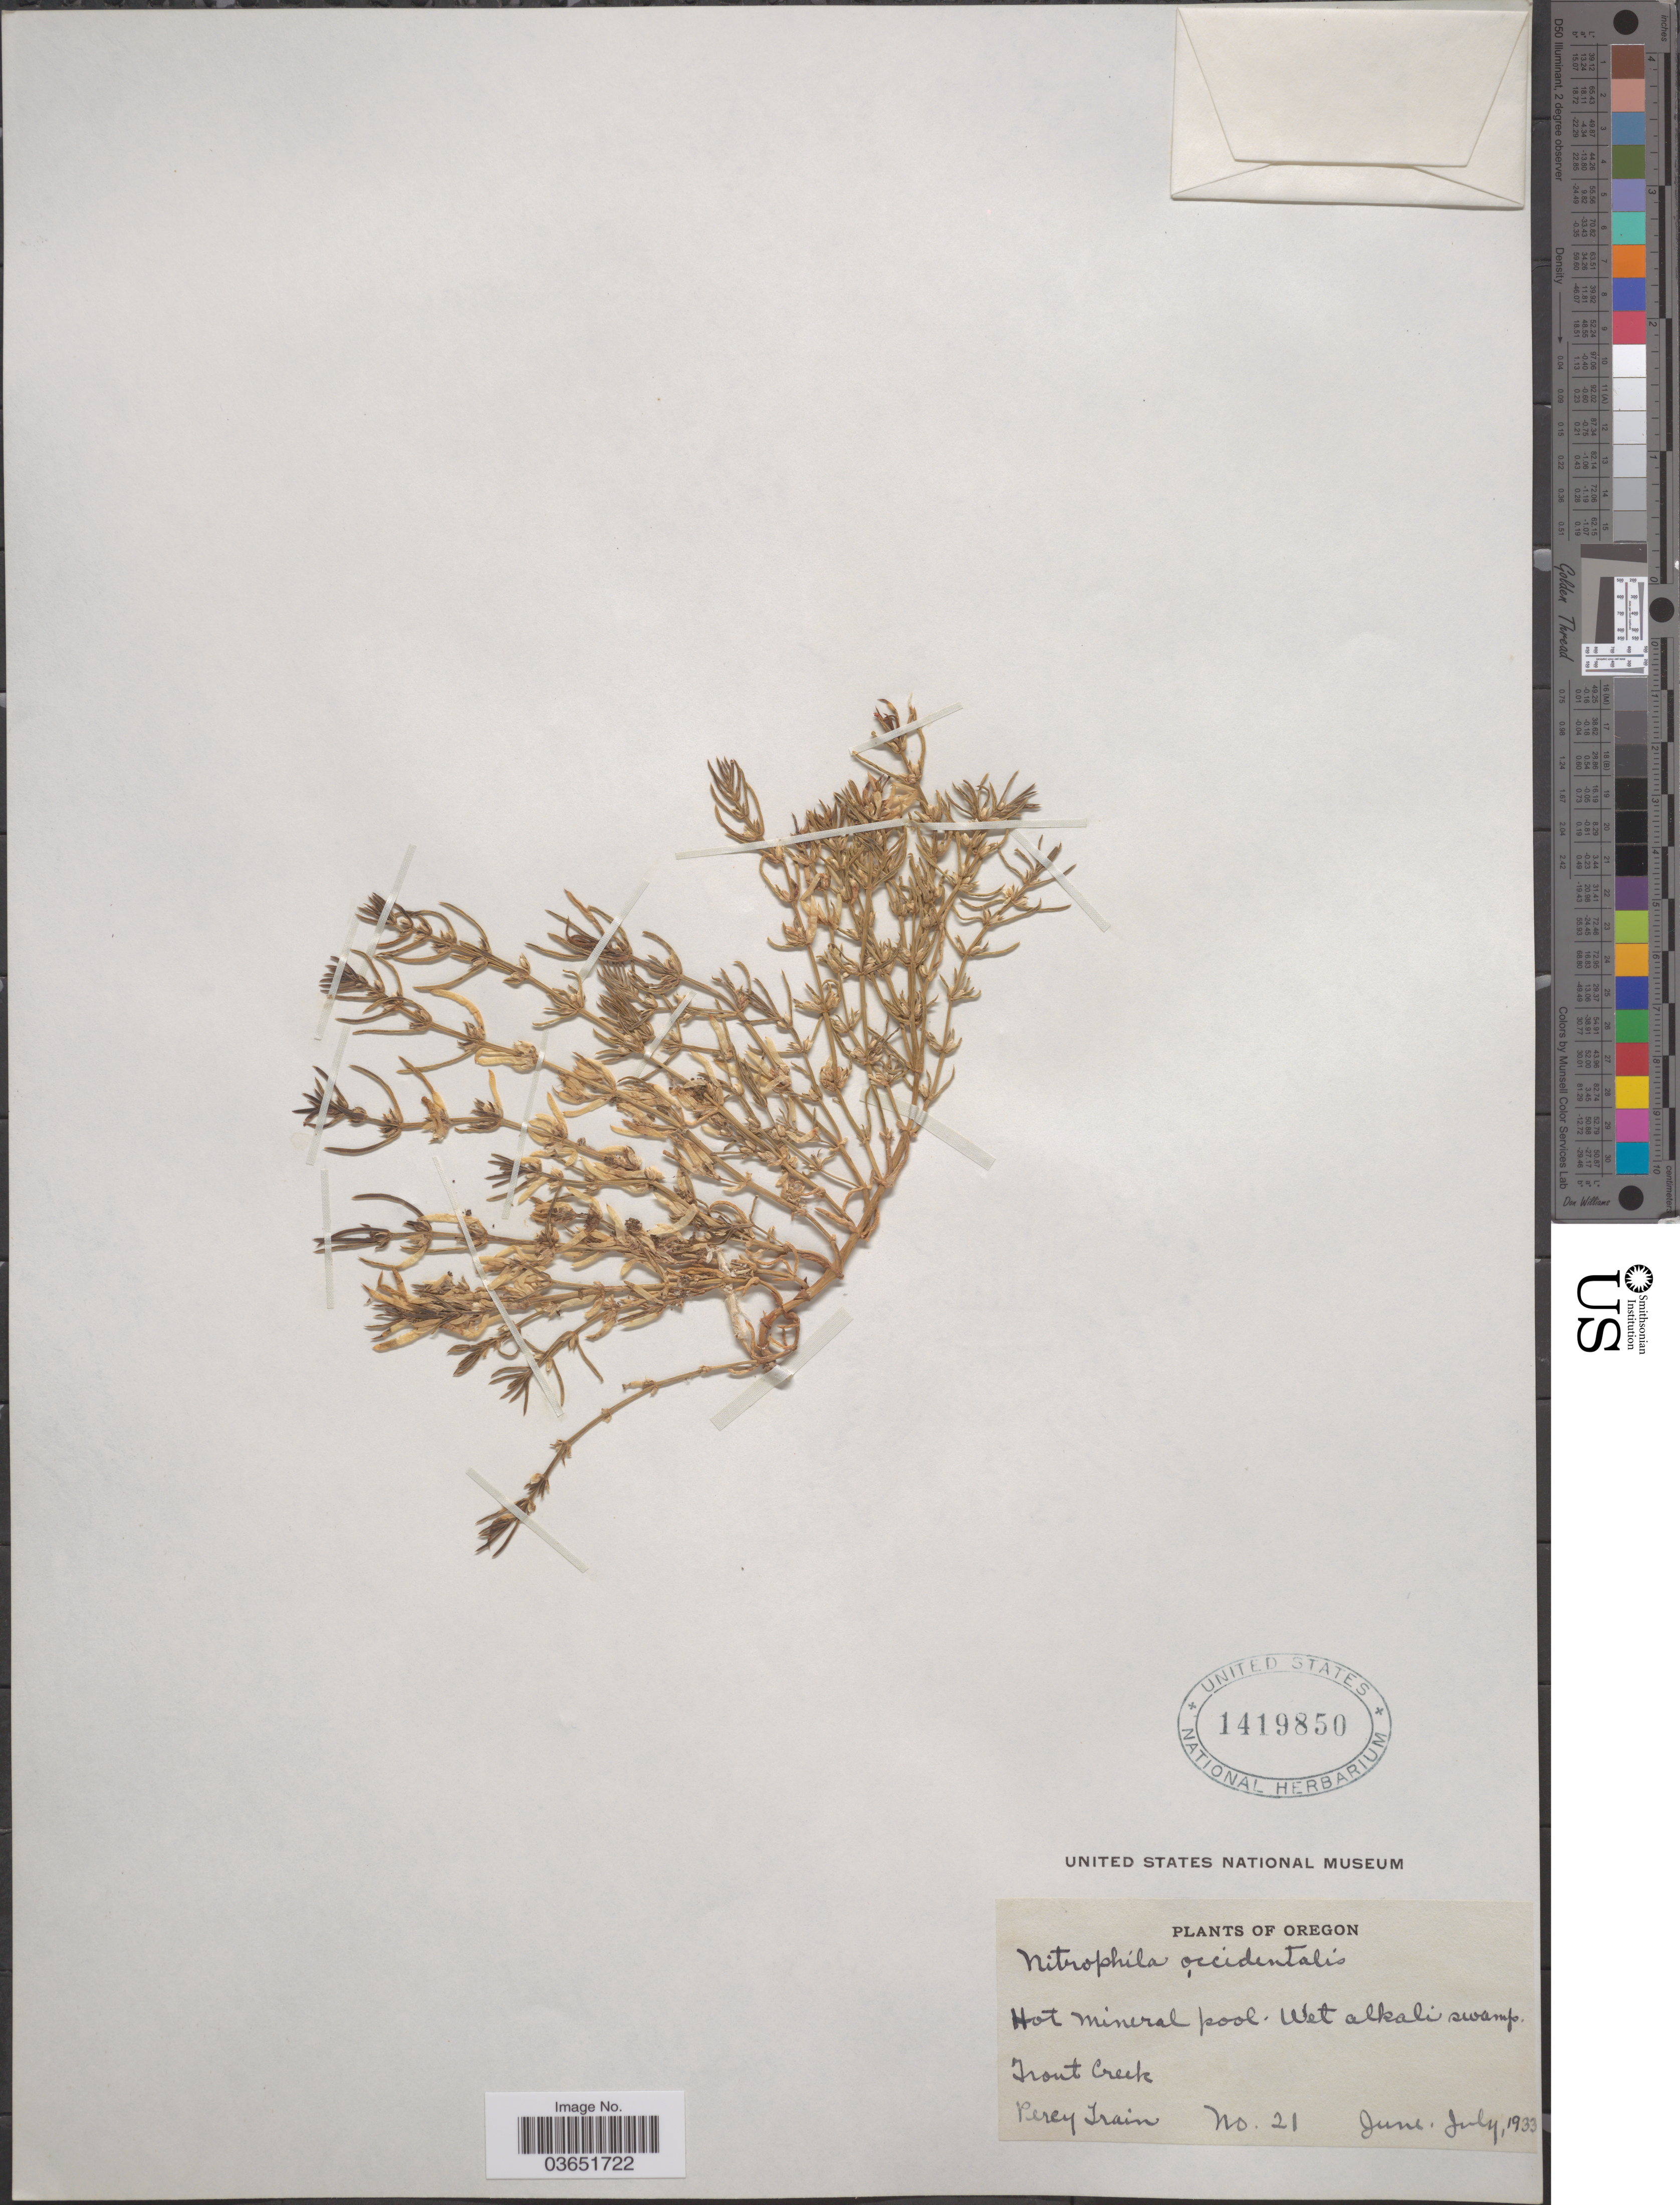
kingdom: Plantae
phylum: Tracheophyta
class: Magnoliopsida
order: Caryophyllales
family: Amaranthaceae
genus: Nitrophila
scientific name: Nitrophila occidentalis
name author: (Moq.) S. Watson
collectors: P. Train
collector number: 21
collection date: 1933-06/1933-07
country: United States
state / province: Oregon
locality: Trout Creek.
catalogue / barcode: US 1419850